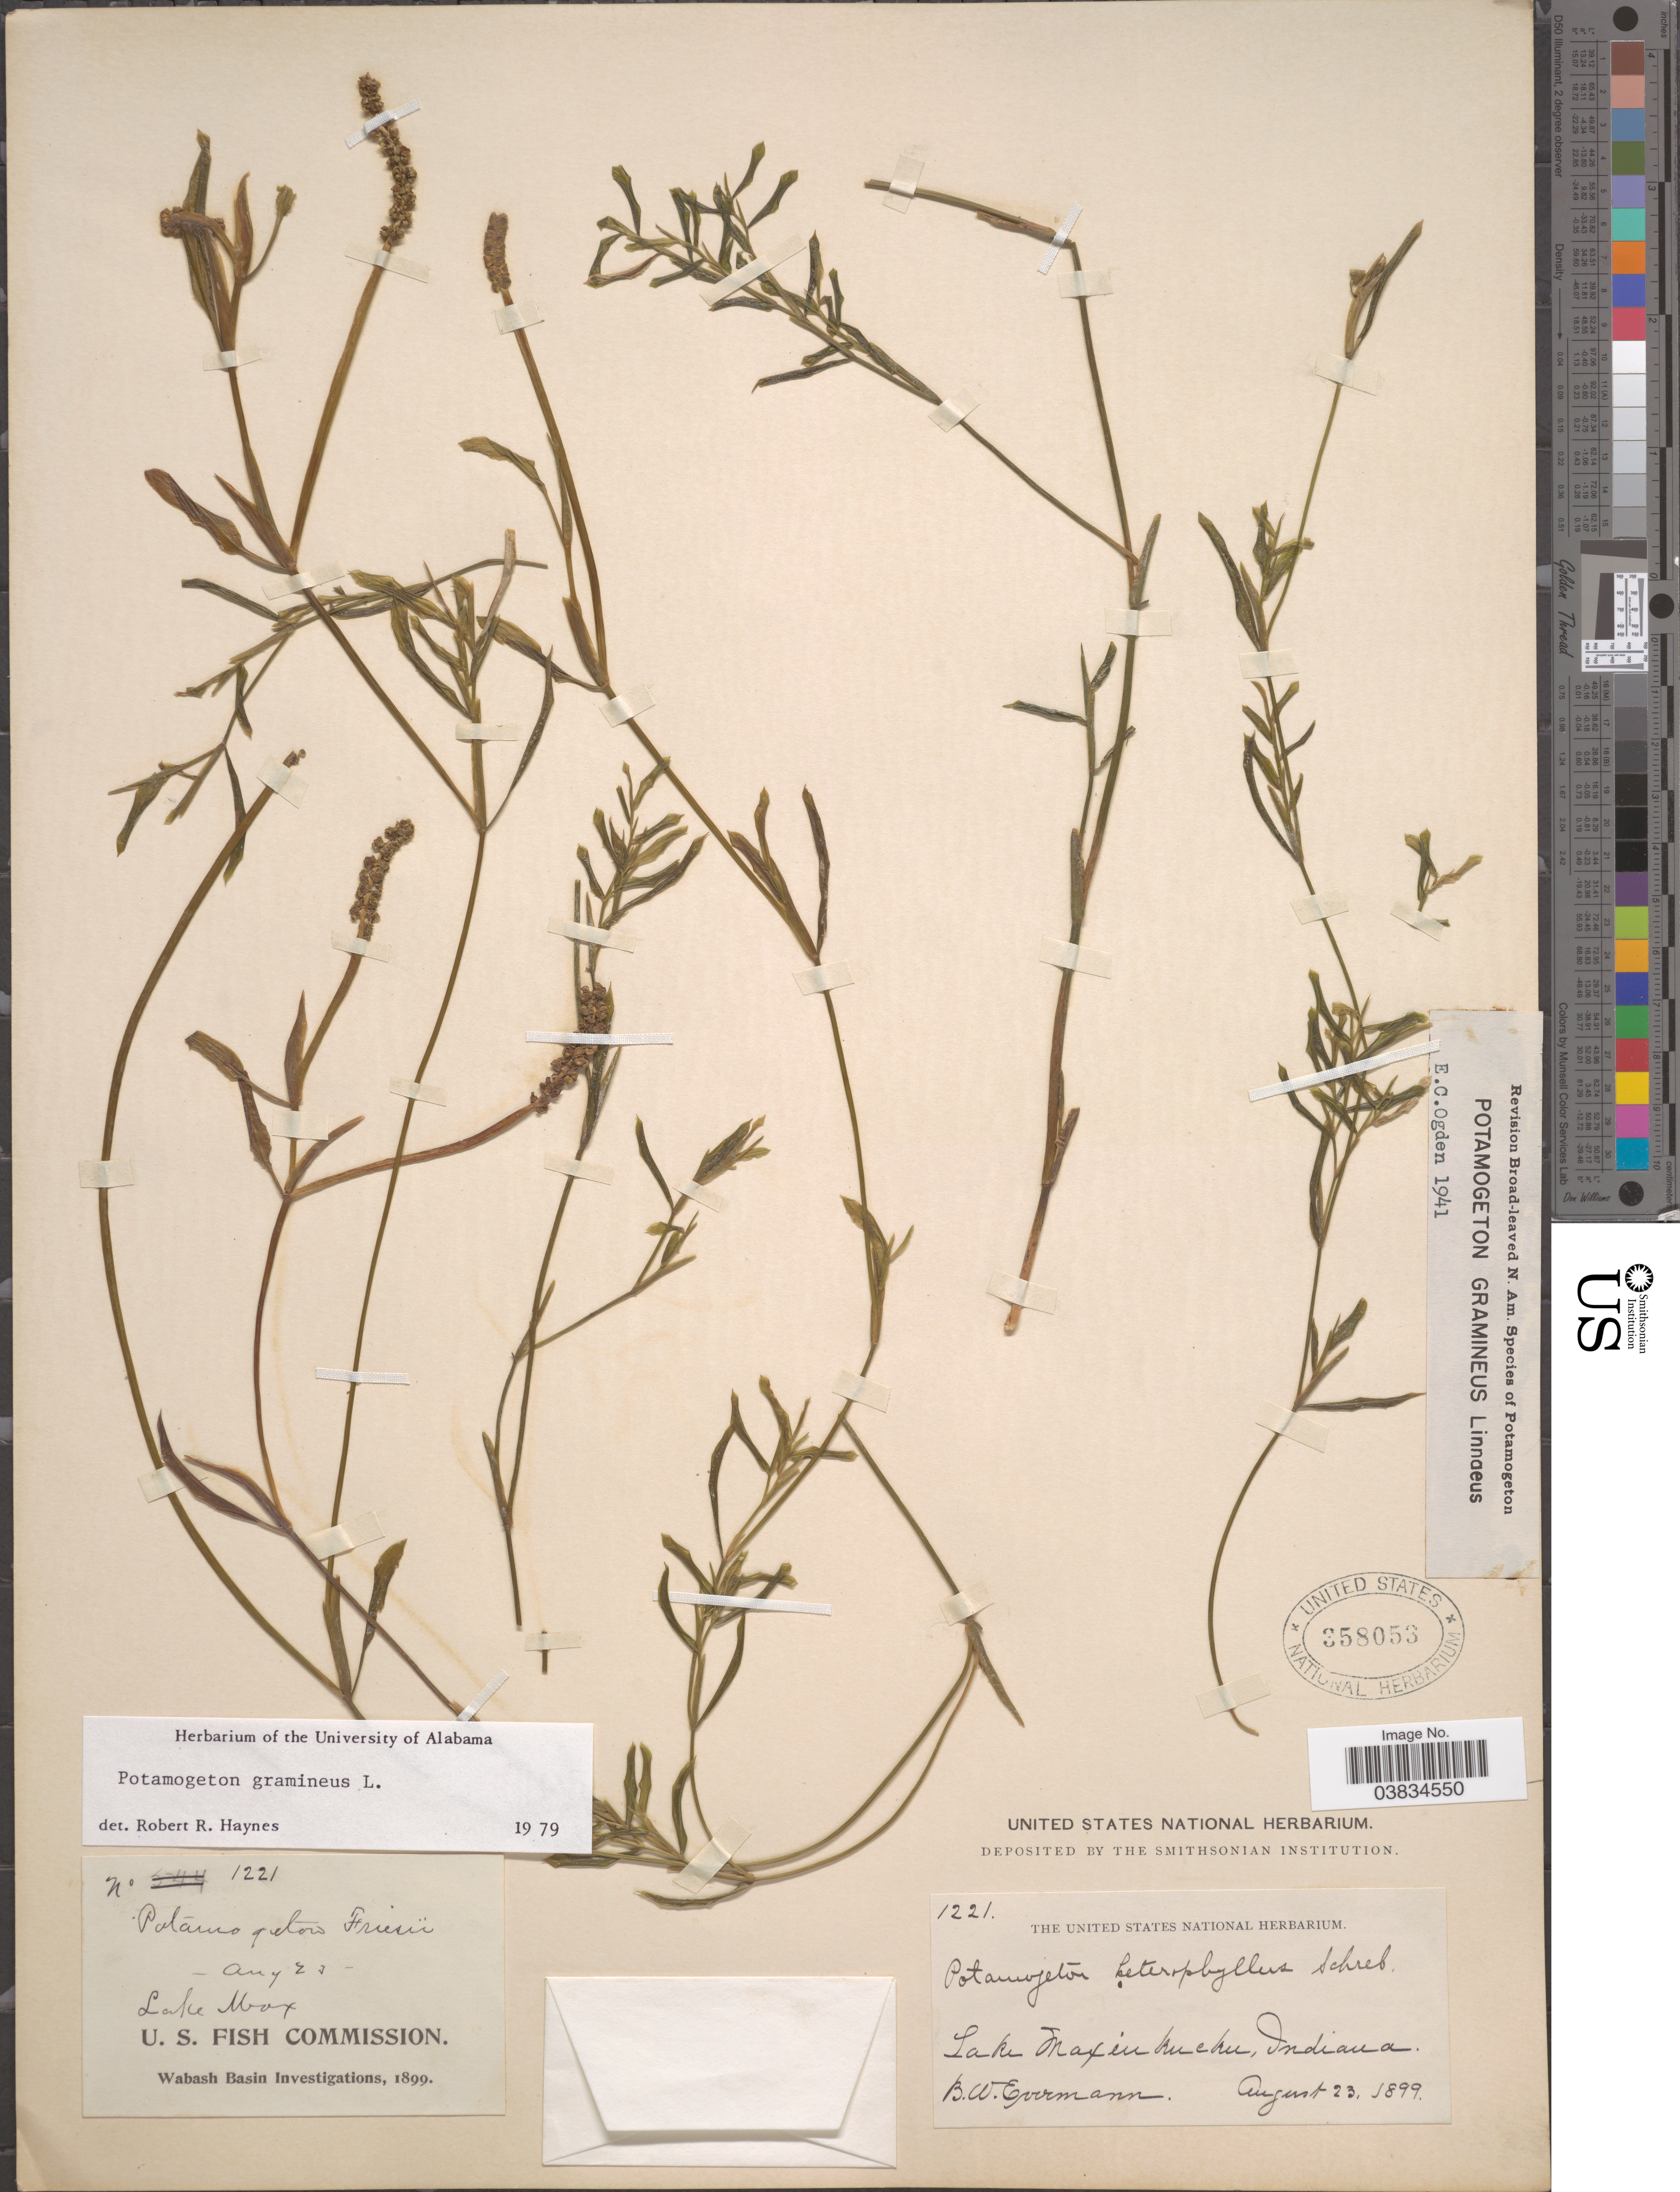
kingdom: Plantae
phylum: Tracheophyta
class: Liliopsida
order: Alismatales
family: Potamogetonaceae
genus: Potamogeton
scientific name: Potamogeton gramineus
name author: L.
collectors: B. W. Evermann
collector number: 1221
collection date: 1899-08-23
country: United States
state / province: Indiana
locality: Lake Maxinkuckee.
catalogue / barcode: US 358053